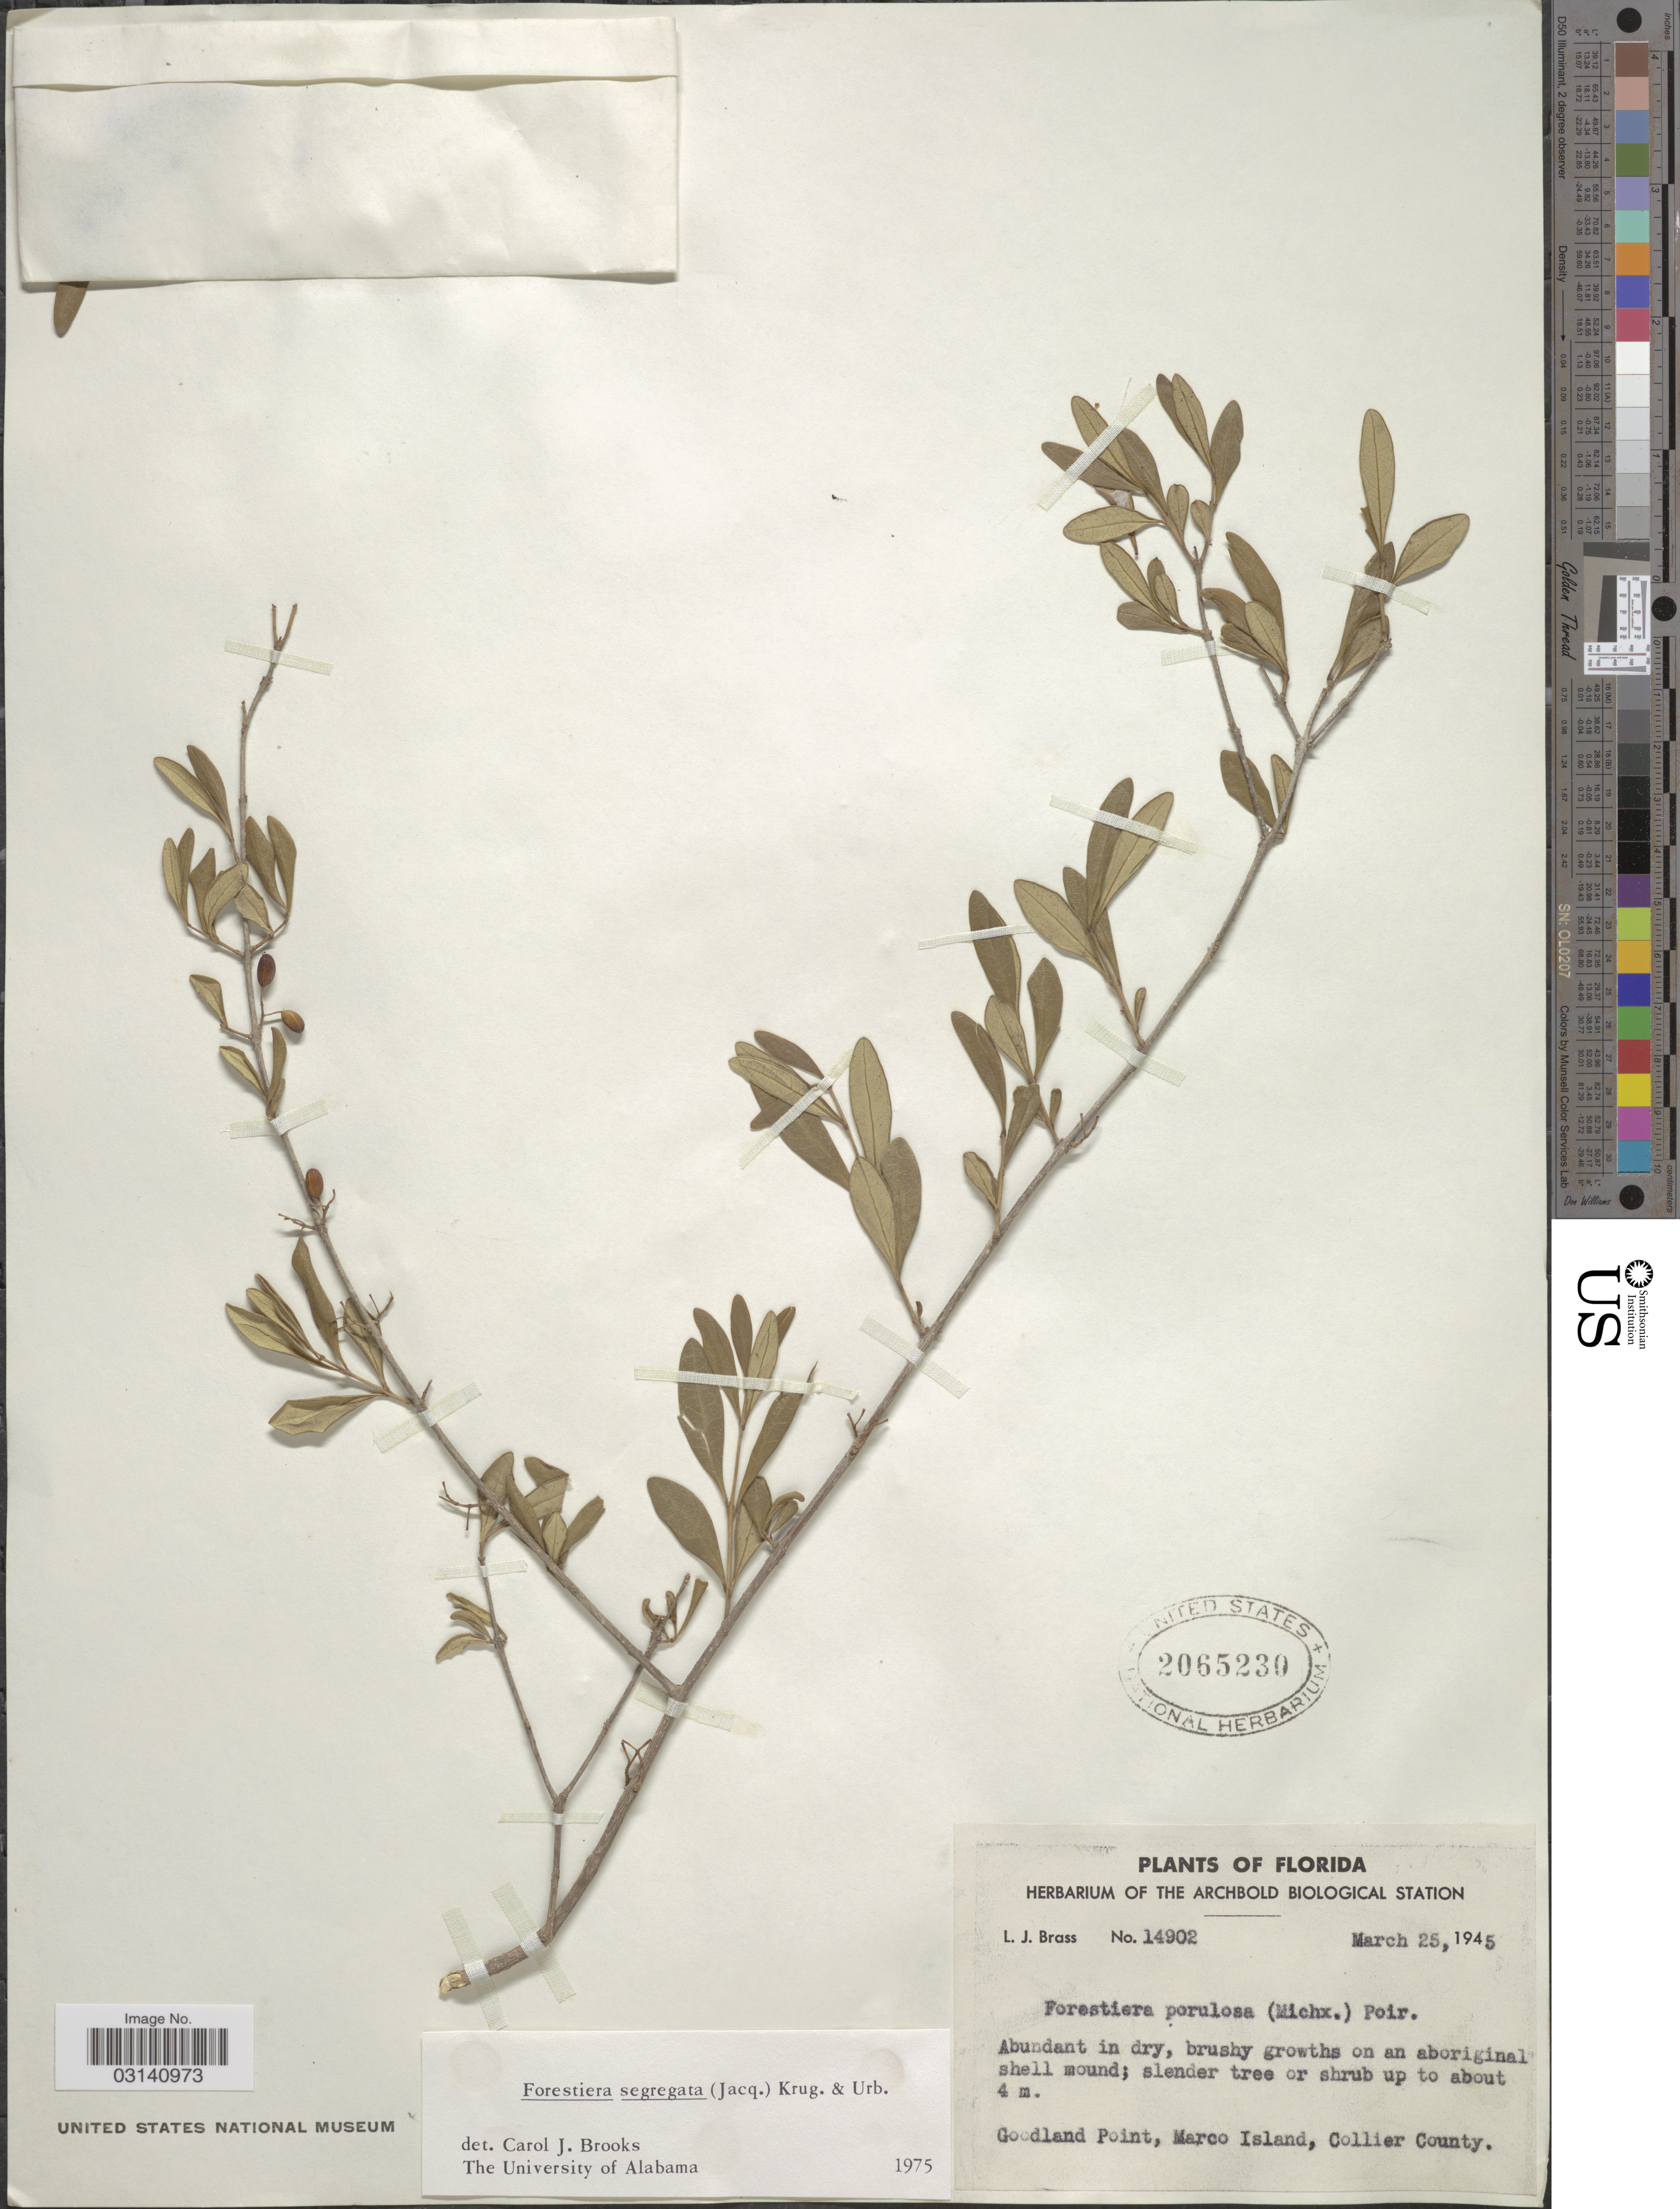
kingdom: Plantae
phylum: Tracheophyta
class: Magnoliopsida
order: Lamiales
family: Oleaceae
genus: Forestiera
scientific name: Forestiera segregata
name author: (Jacq.) Krug & Urb.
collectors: L. J. Brass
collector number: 14902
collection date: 1945-03-25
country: United States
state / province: Florida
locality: Goodland Point, Marco Island, Collier County.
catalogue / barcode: US 2065230